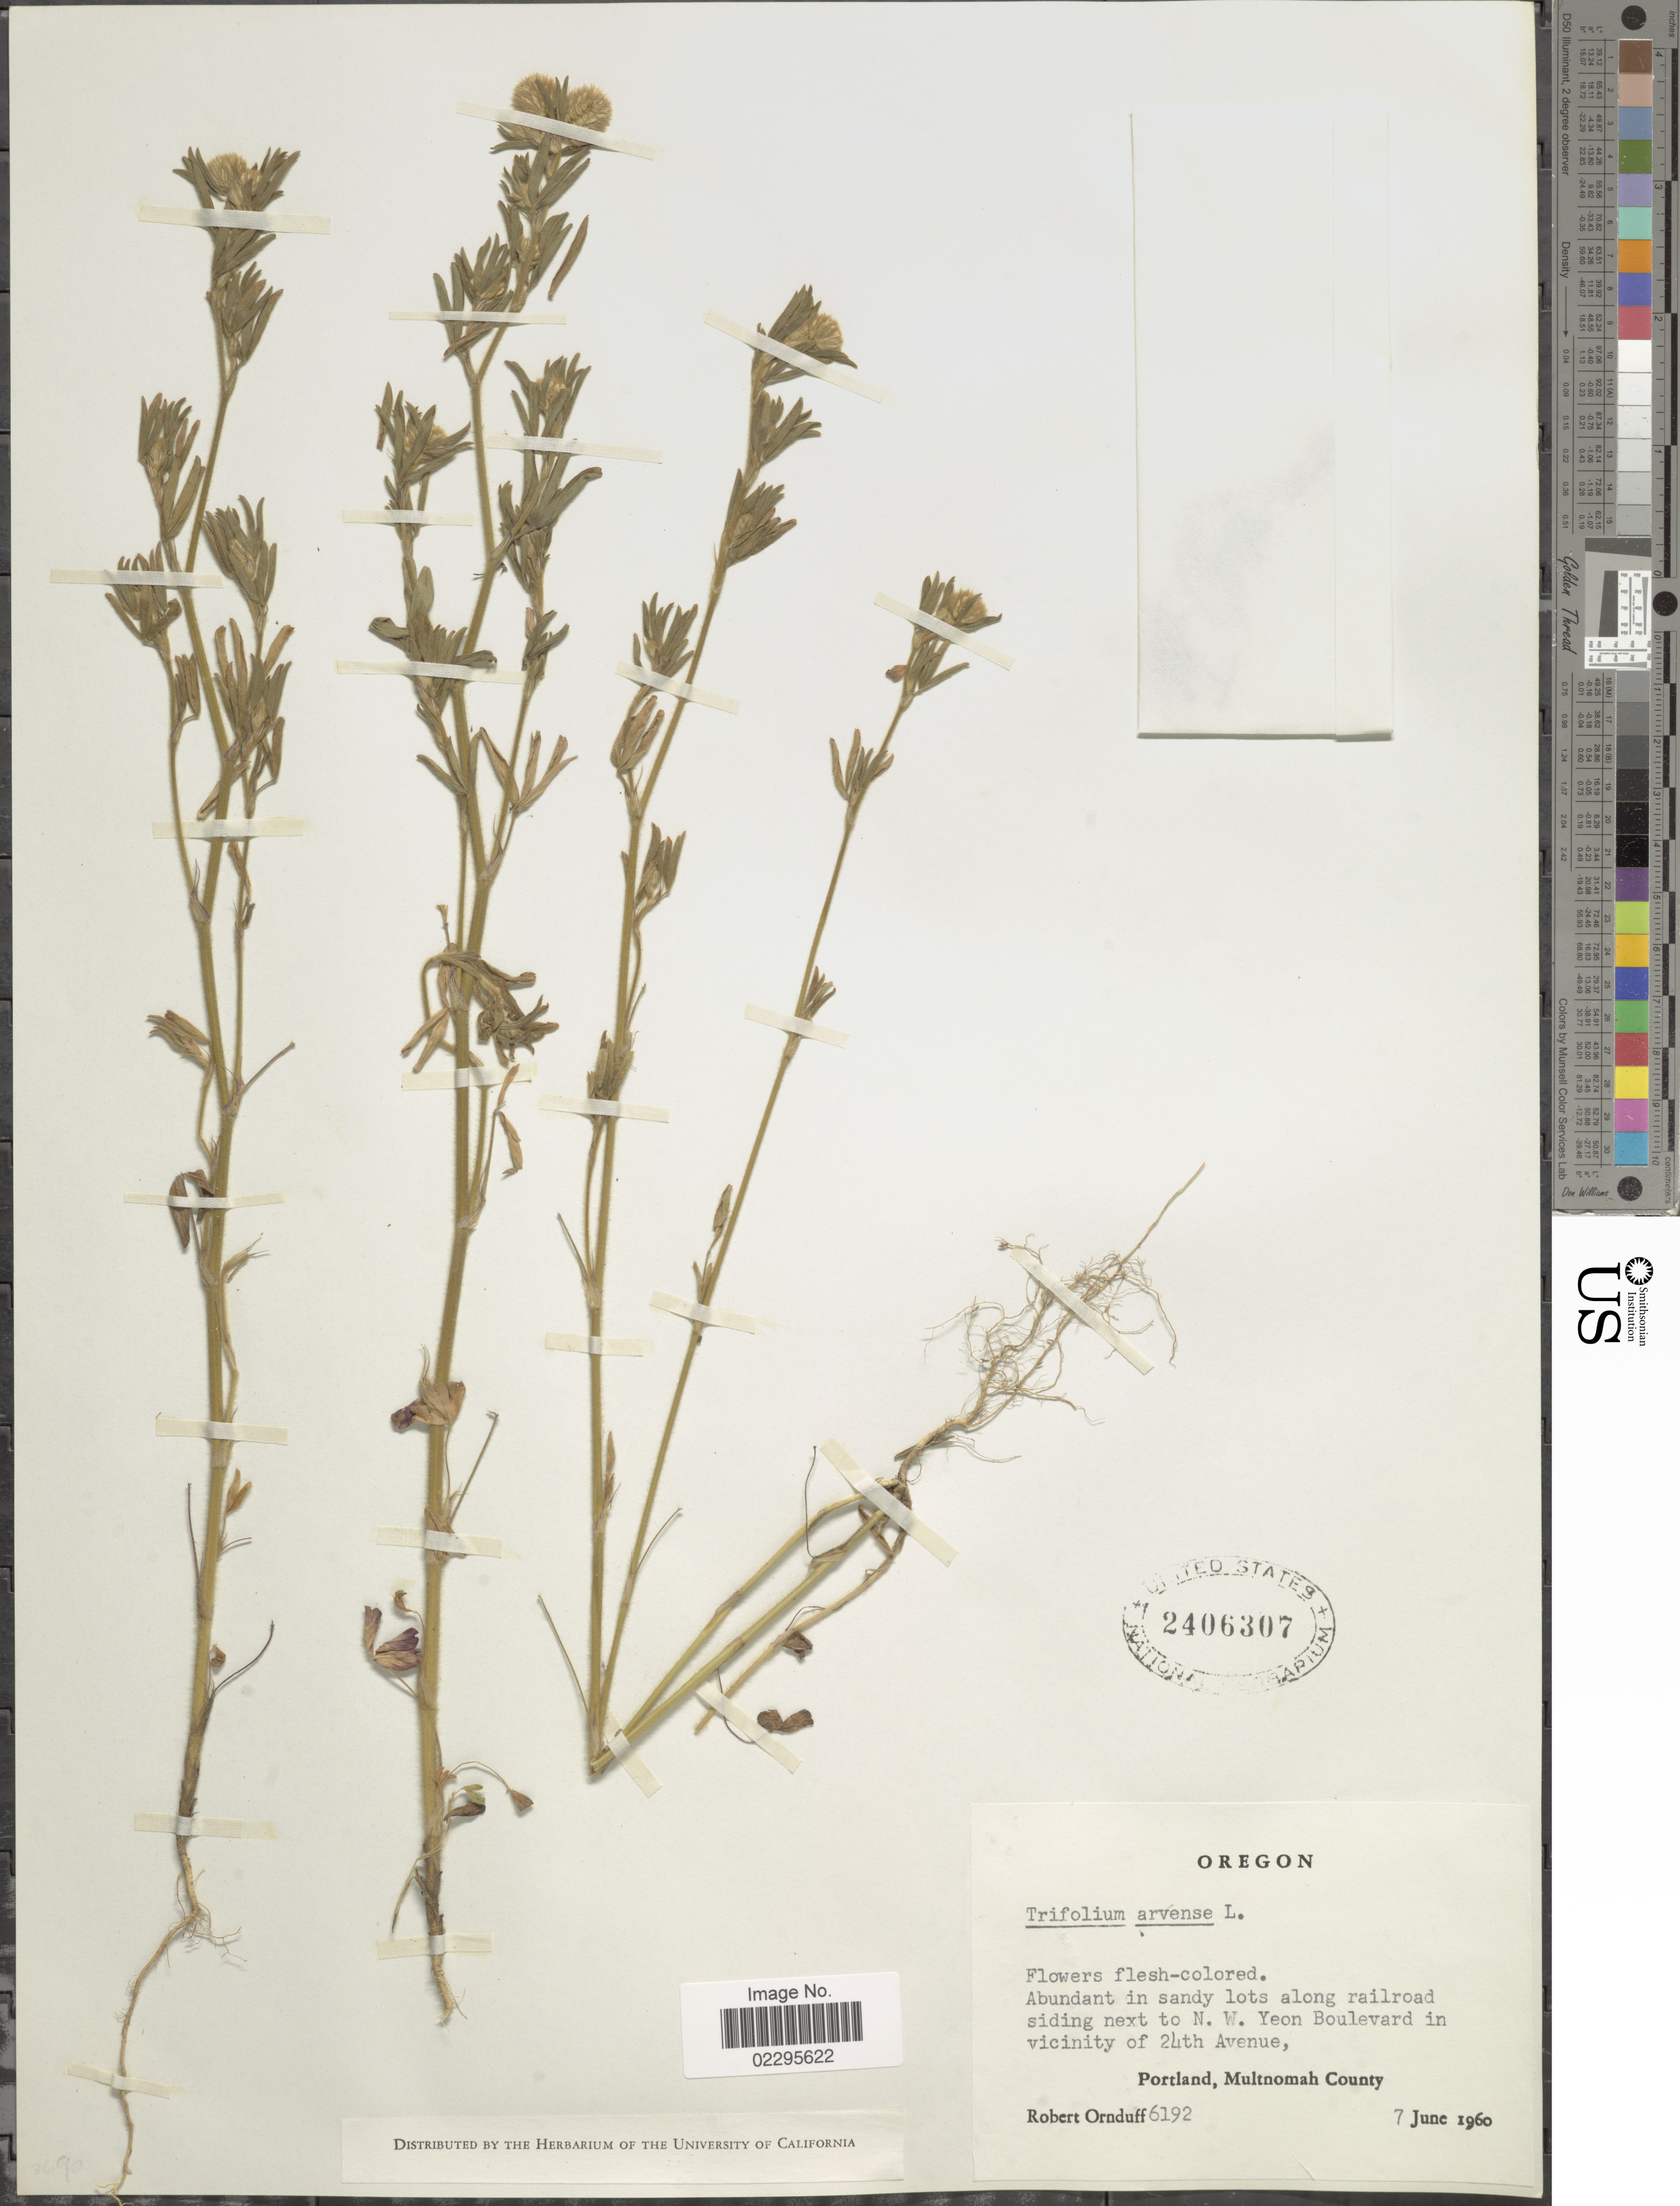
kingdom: Plantae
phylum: Tracheophyta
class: Magnoliopsida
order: Fabales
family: Fabaceae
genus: Trifolium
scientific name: Trifolium arvense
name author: L.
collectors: R. Ornduff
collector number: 6192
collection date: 1960-06-07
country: United States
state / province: Oregon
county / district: Multnomah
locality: Abundant in sandy lots along railroad siding next to N.W. Yeon Boulevard in vicinity of 24th Avenue, Portland, Multnomah County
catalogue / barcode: US 2406307